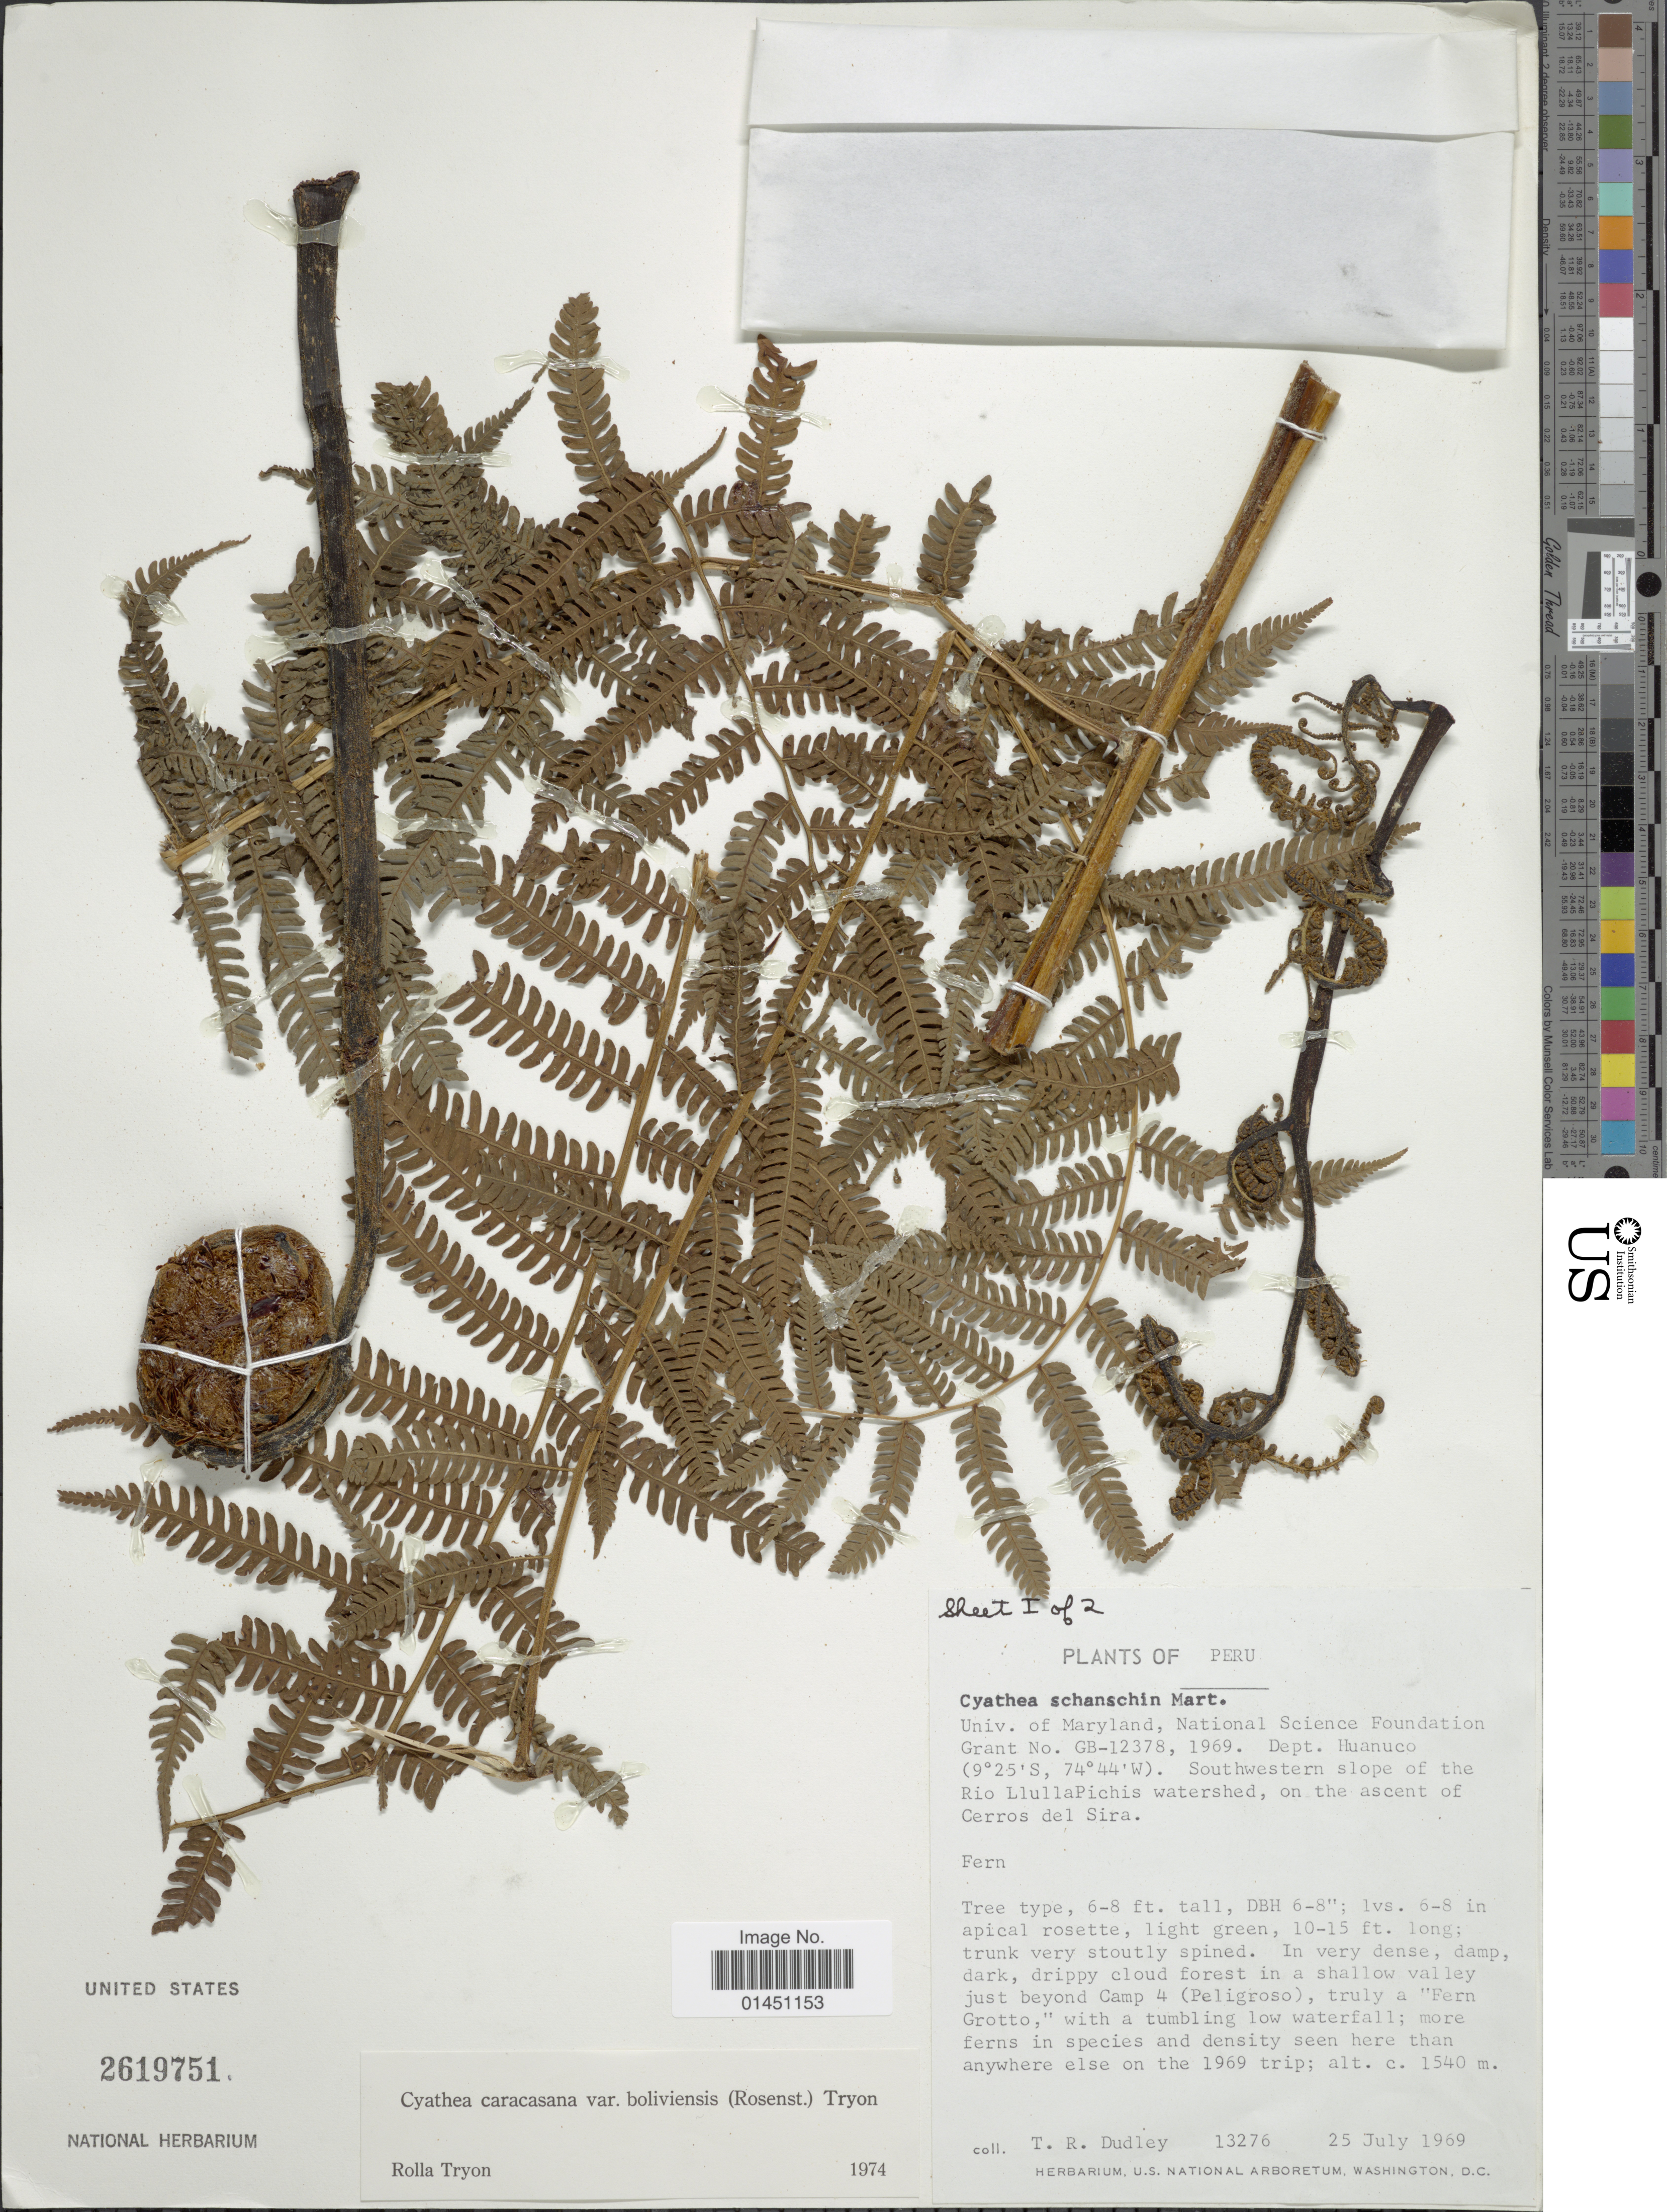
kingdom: Plantae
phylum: Tracheophyta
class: Polypodiopsida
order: Cyatheales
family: Cyatheaceae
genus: Cyathea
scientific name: Cyathea caracasana var. boliviensis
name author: (Rosenst.) R.M. Tryon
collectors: T. R. Dudley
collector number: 13276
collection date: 1969-07-25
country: Peru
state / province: Huánuco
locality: Southwestern slope of the Rio LlullaPichis watershed, on the ascent of Cerros del Sira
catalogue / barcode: US 2619751